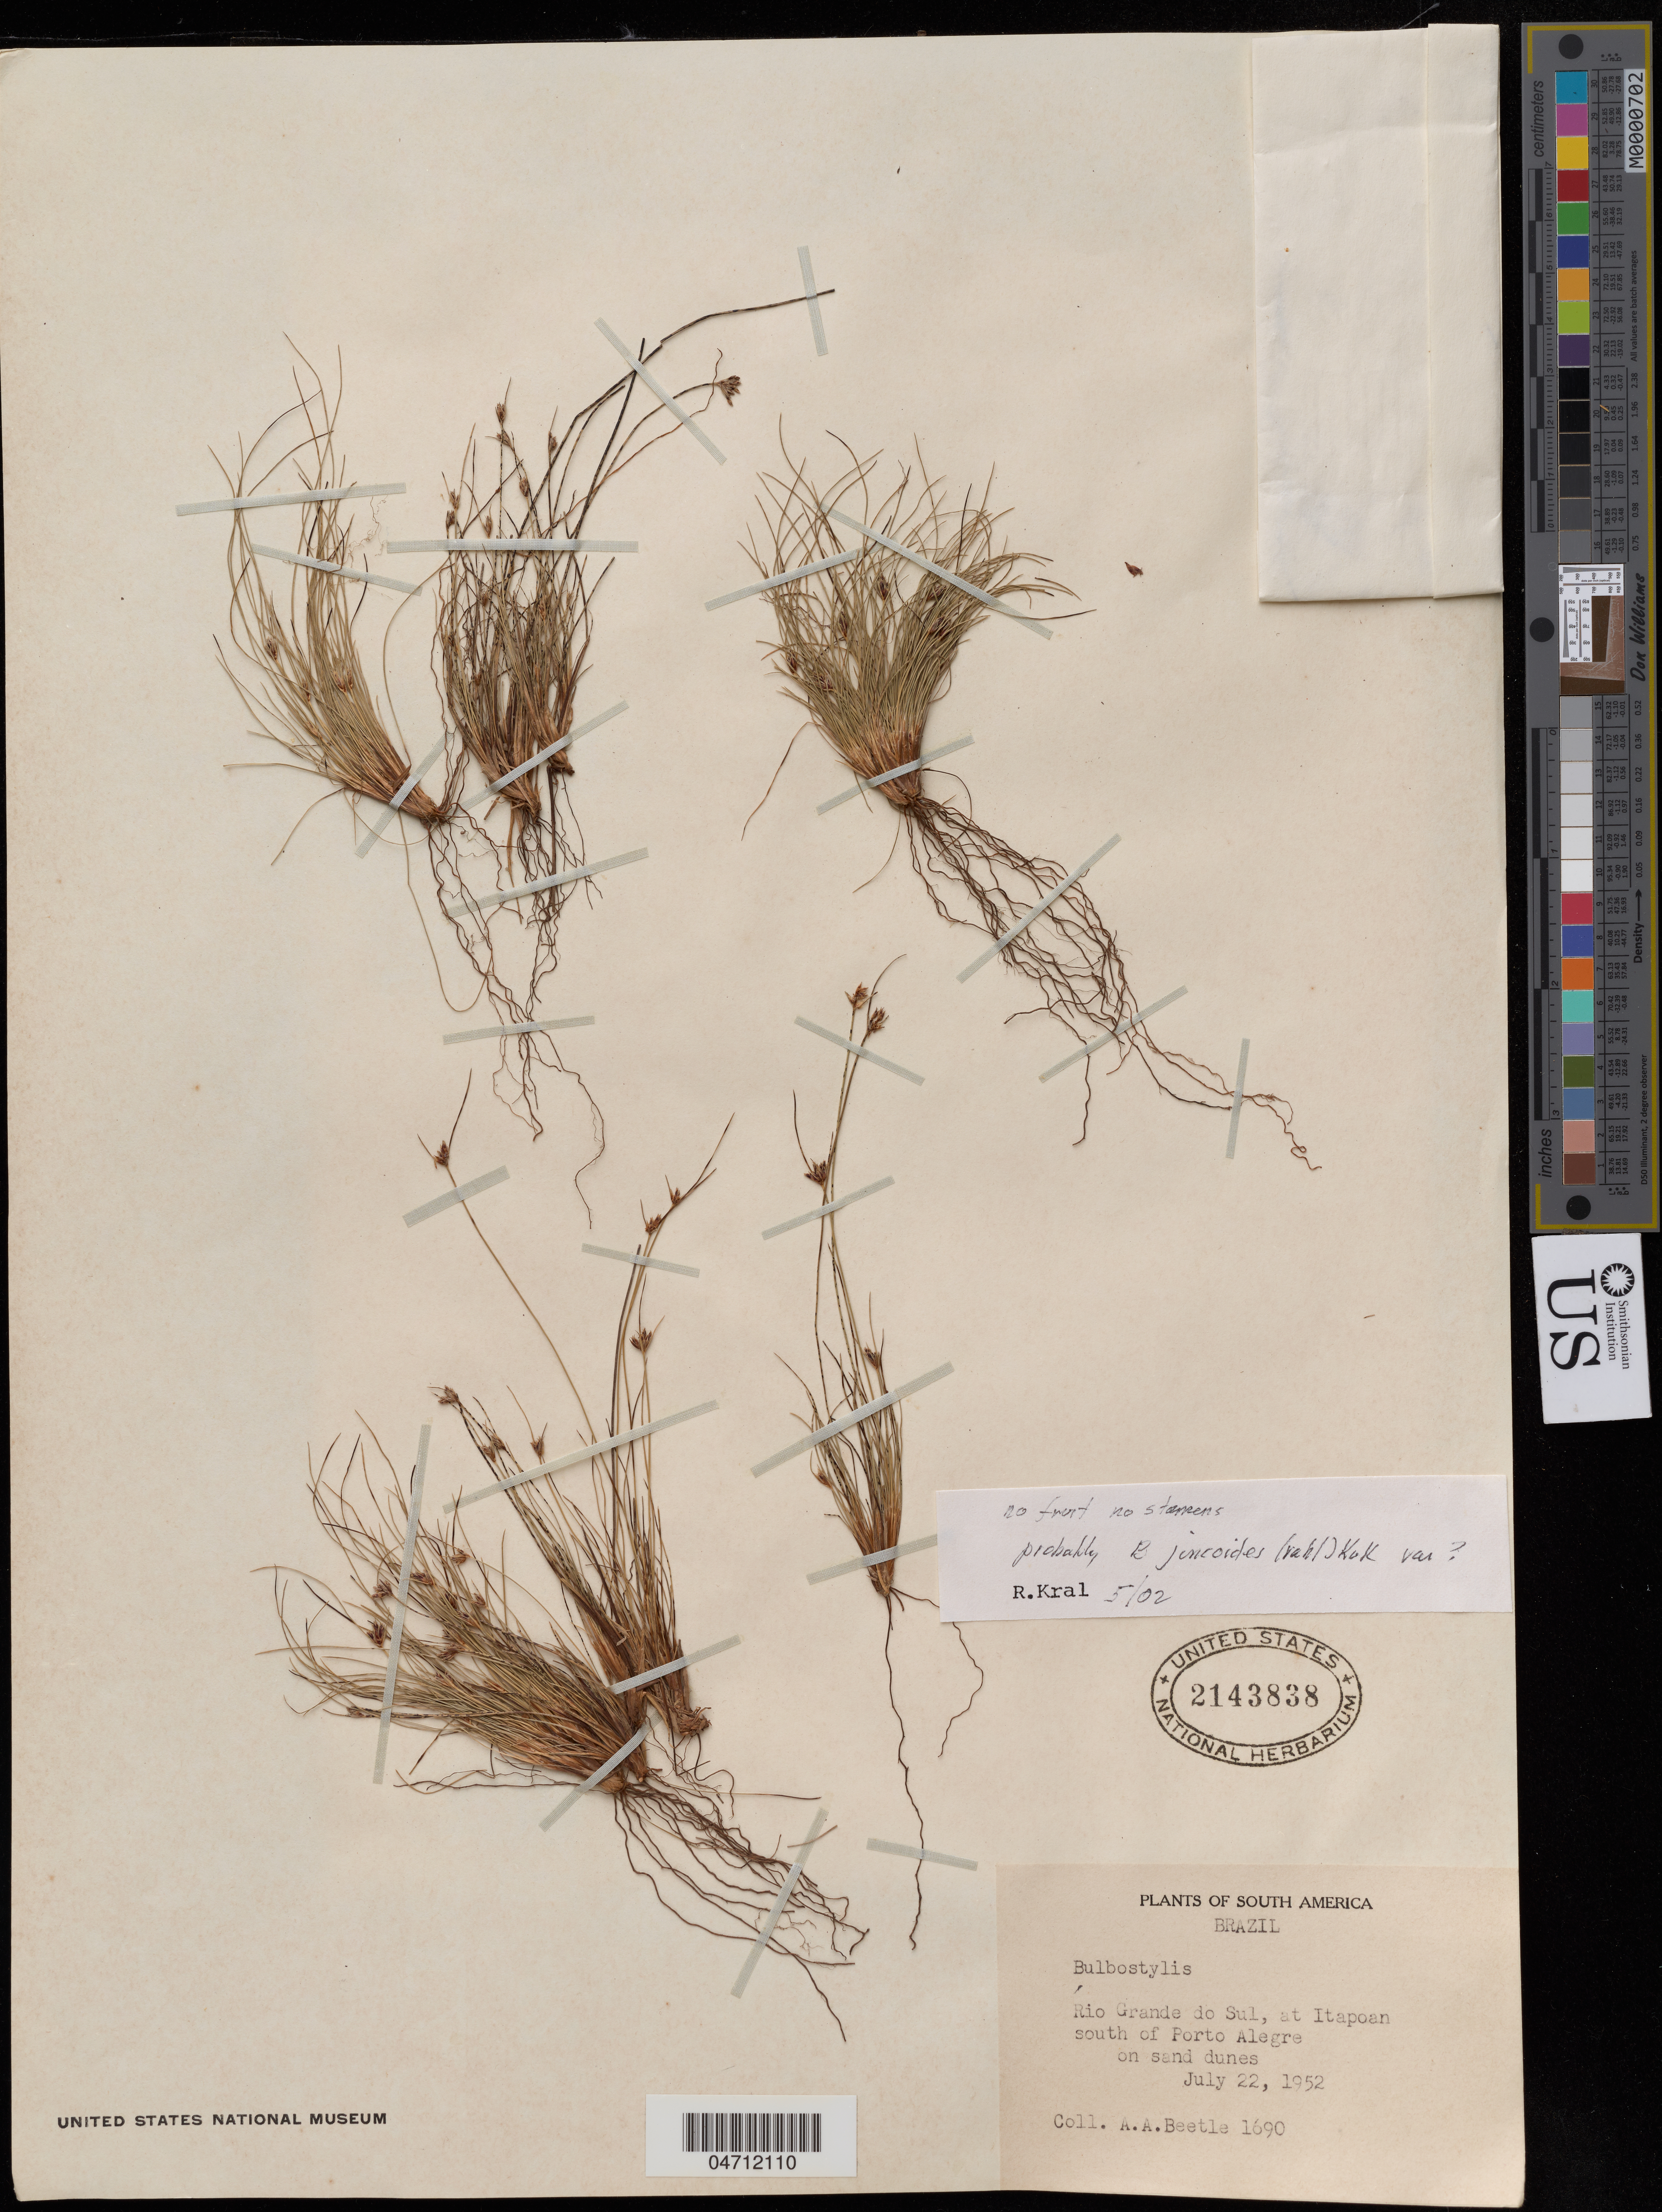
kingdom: Plantae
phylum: Tracheophyta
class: Liliopsida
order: Poales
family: Cyperaceae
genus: Bulbostylis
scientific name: Bulbostylis juncoides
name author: (Vahl) Kük. ex Herter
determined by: Kral, R.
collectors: A. A. Beetle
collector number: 1690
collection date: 1952-07-22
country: Brazil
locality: Rio Grande do Sul, at Itapoan S of Porto Alegre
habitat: On sand dunes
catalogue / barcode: US 2143838